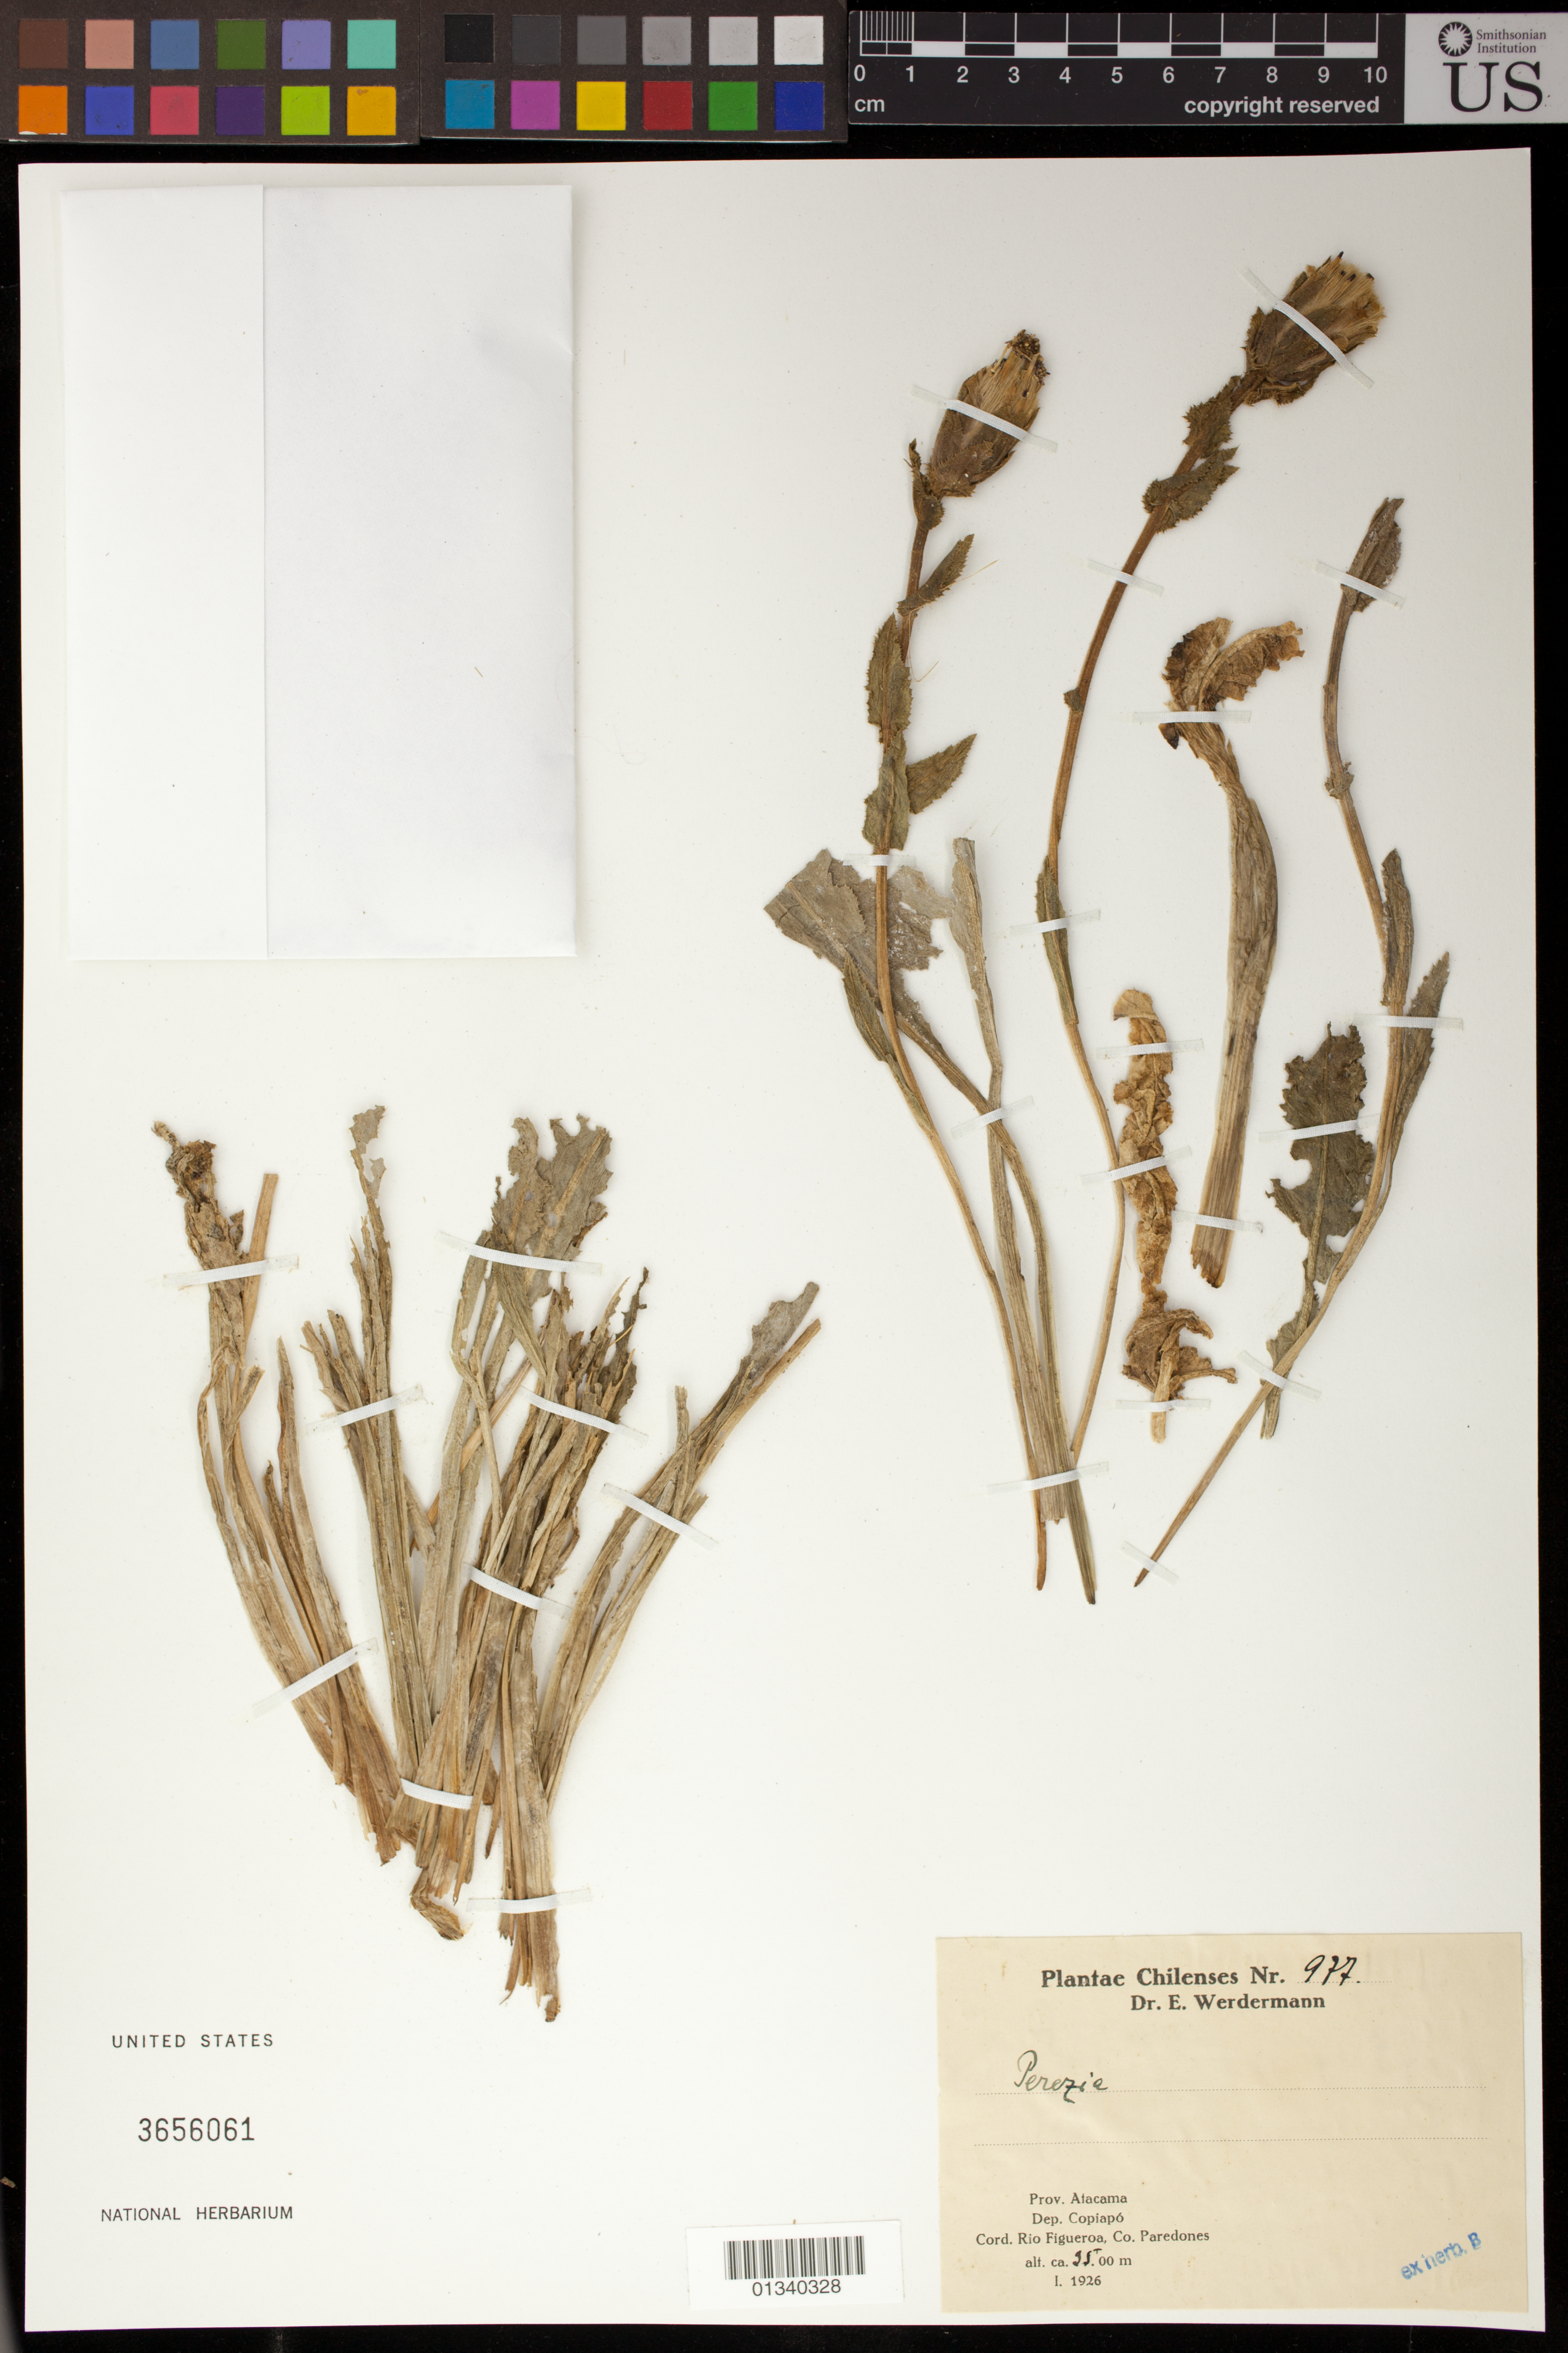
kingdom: Plantae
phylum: Tracheophyta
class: Magnoliopsida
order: Asterales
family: Asteraceae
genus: Perezia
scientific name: Perezia sp.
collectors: E. Werdermann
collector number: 977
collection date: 1926-01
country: Chile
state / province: Atacama (III)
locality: Dep. Copiapó. Cord. Rio Figueroa, Co. Paredones.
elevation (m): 3500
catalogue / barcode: US 3656061